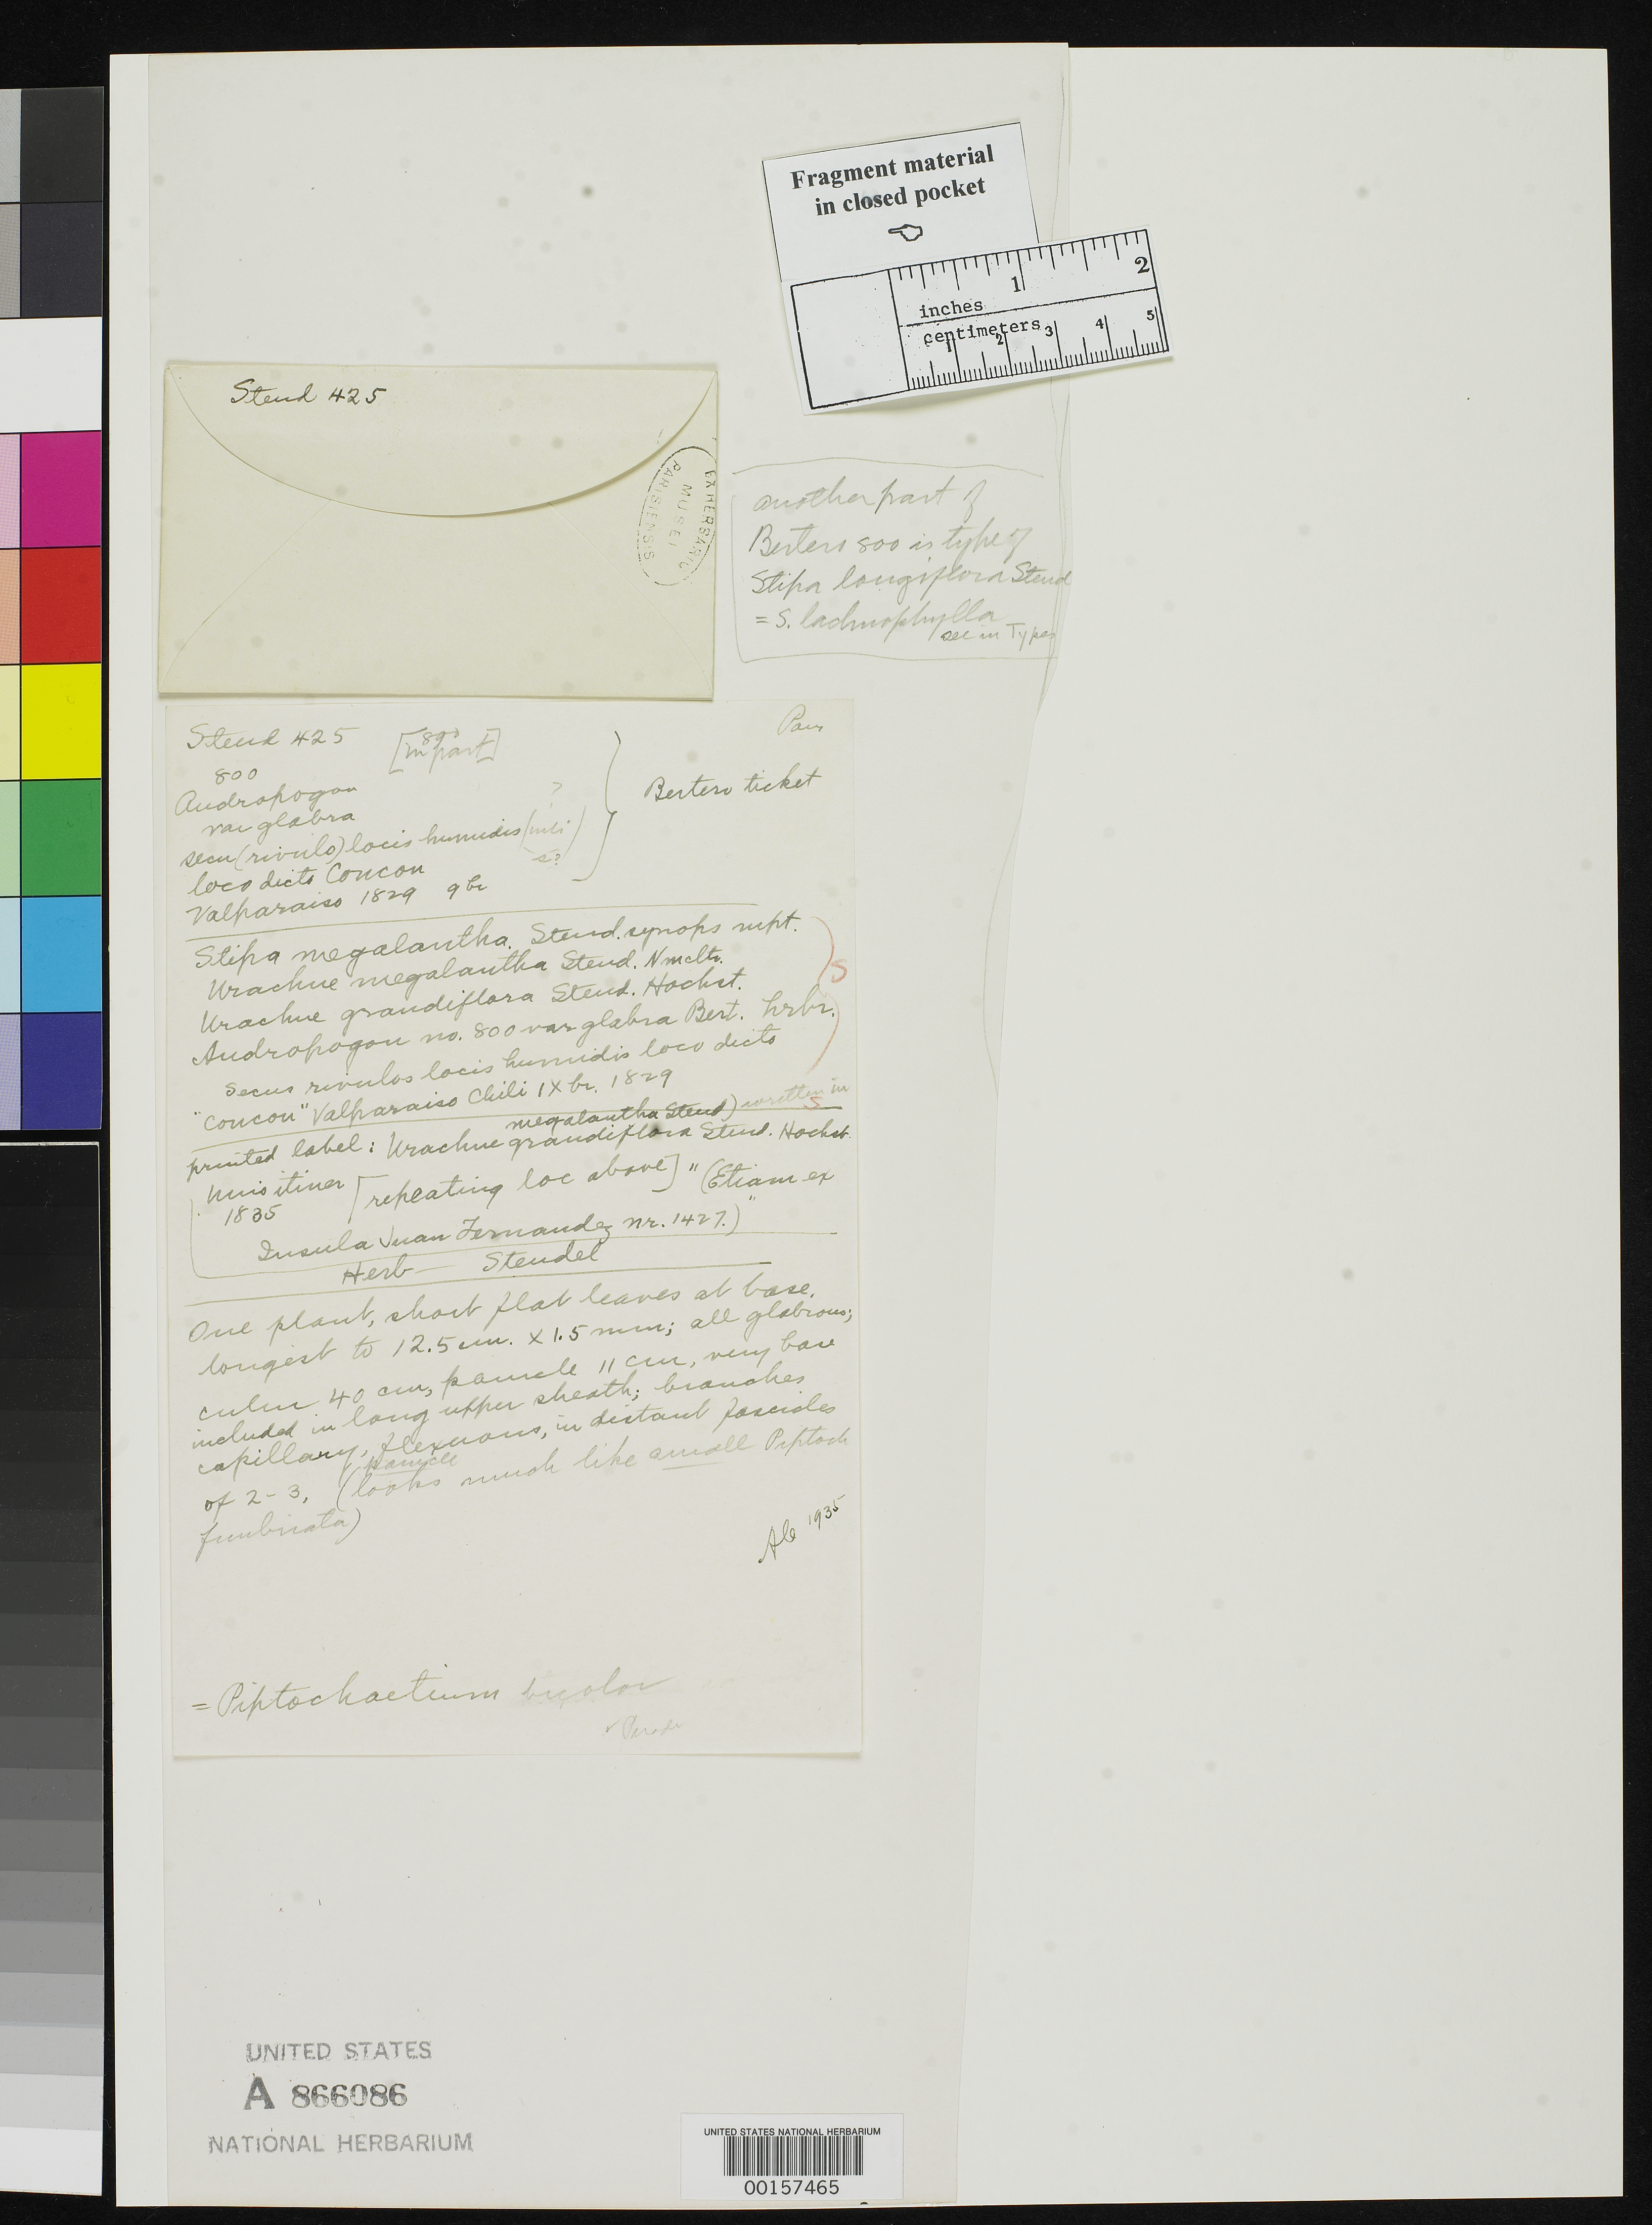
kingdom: Plantae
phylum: Tracheophyta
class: Liliopsida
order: Poales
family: Poaceae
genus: Stipa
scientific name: Stipa megalantha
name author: Steud.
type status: Type Fragment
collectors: C. L. G. Bertero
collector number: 800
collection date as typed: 1829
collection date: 1829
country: Chile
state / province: Valparaíso (V)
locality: Concon.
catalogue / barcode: US 866086A